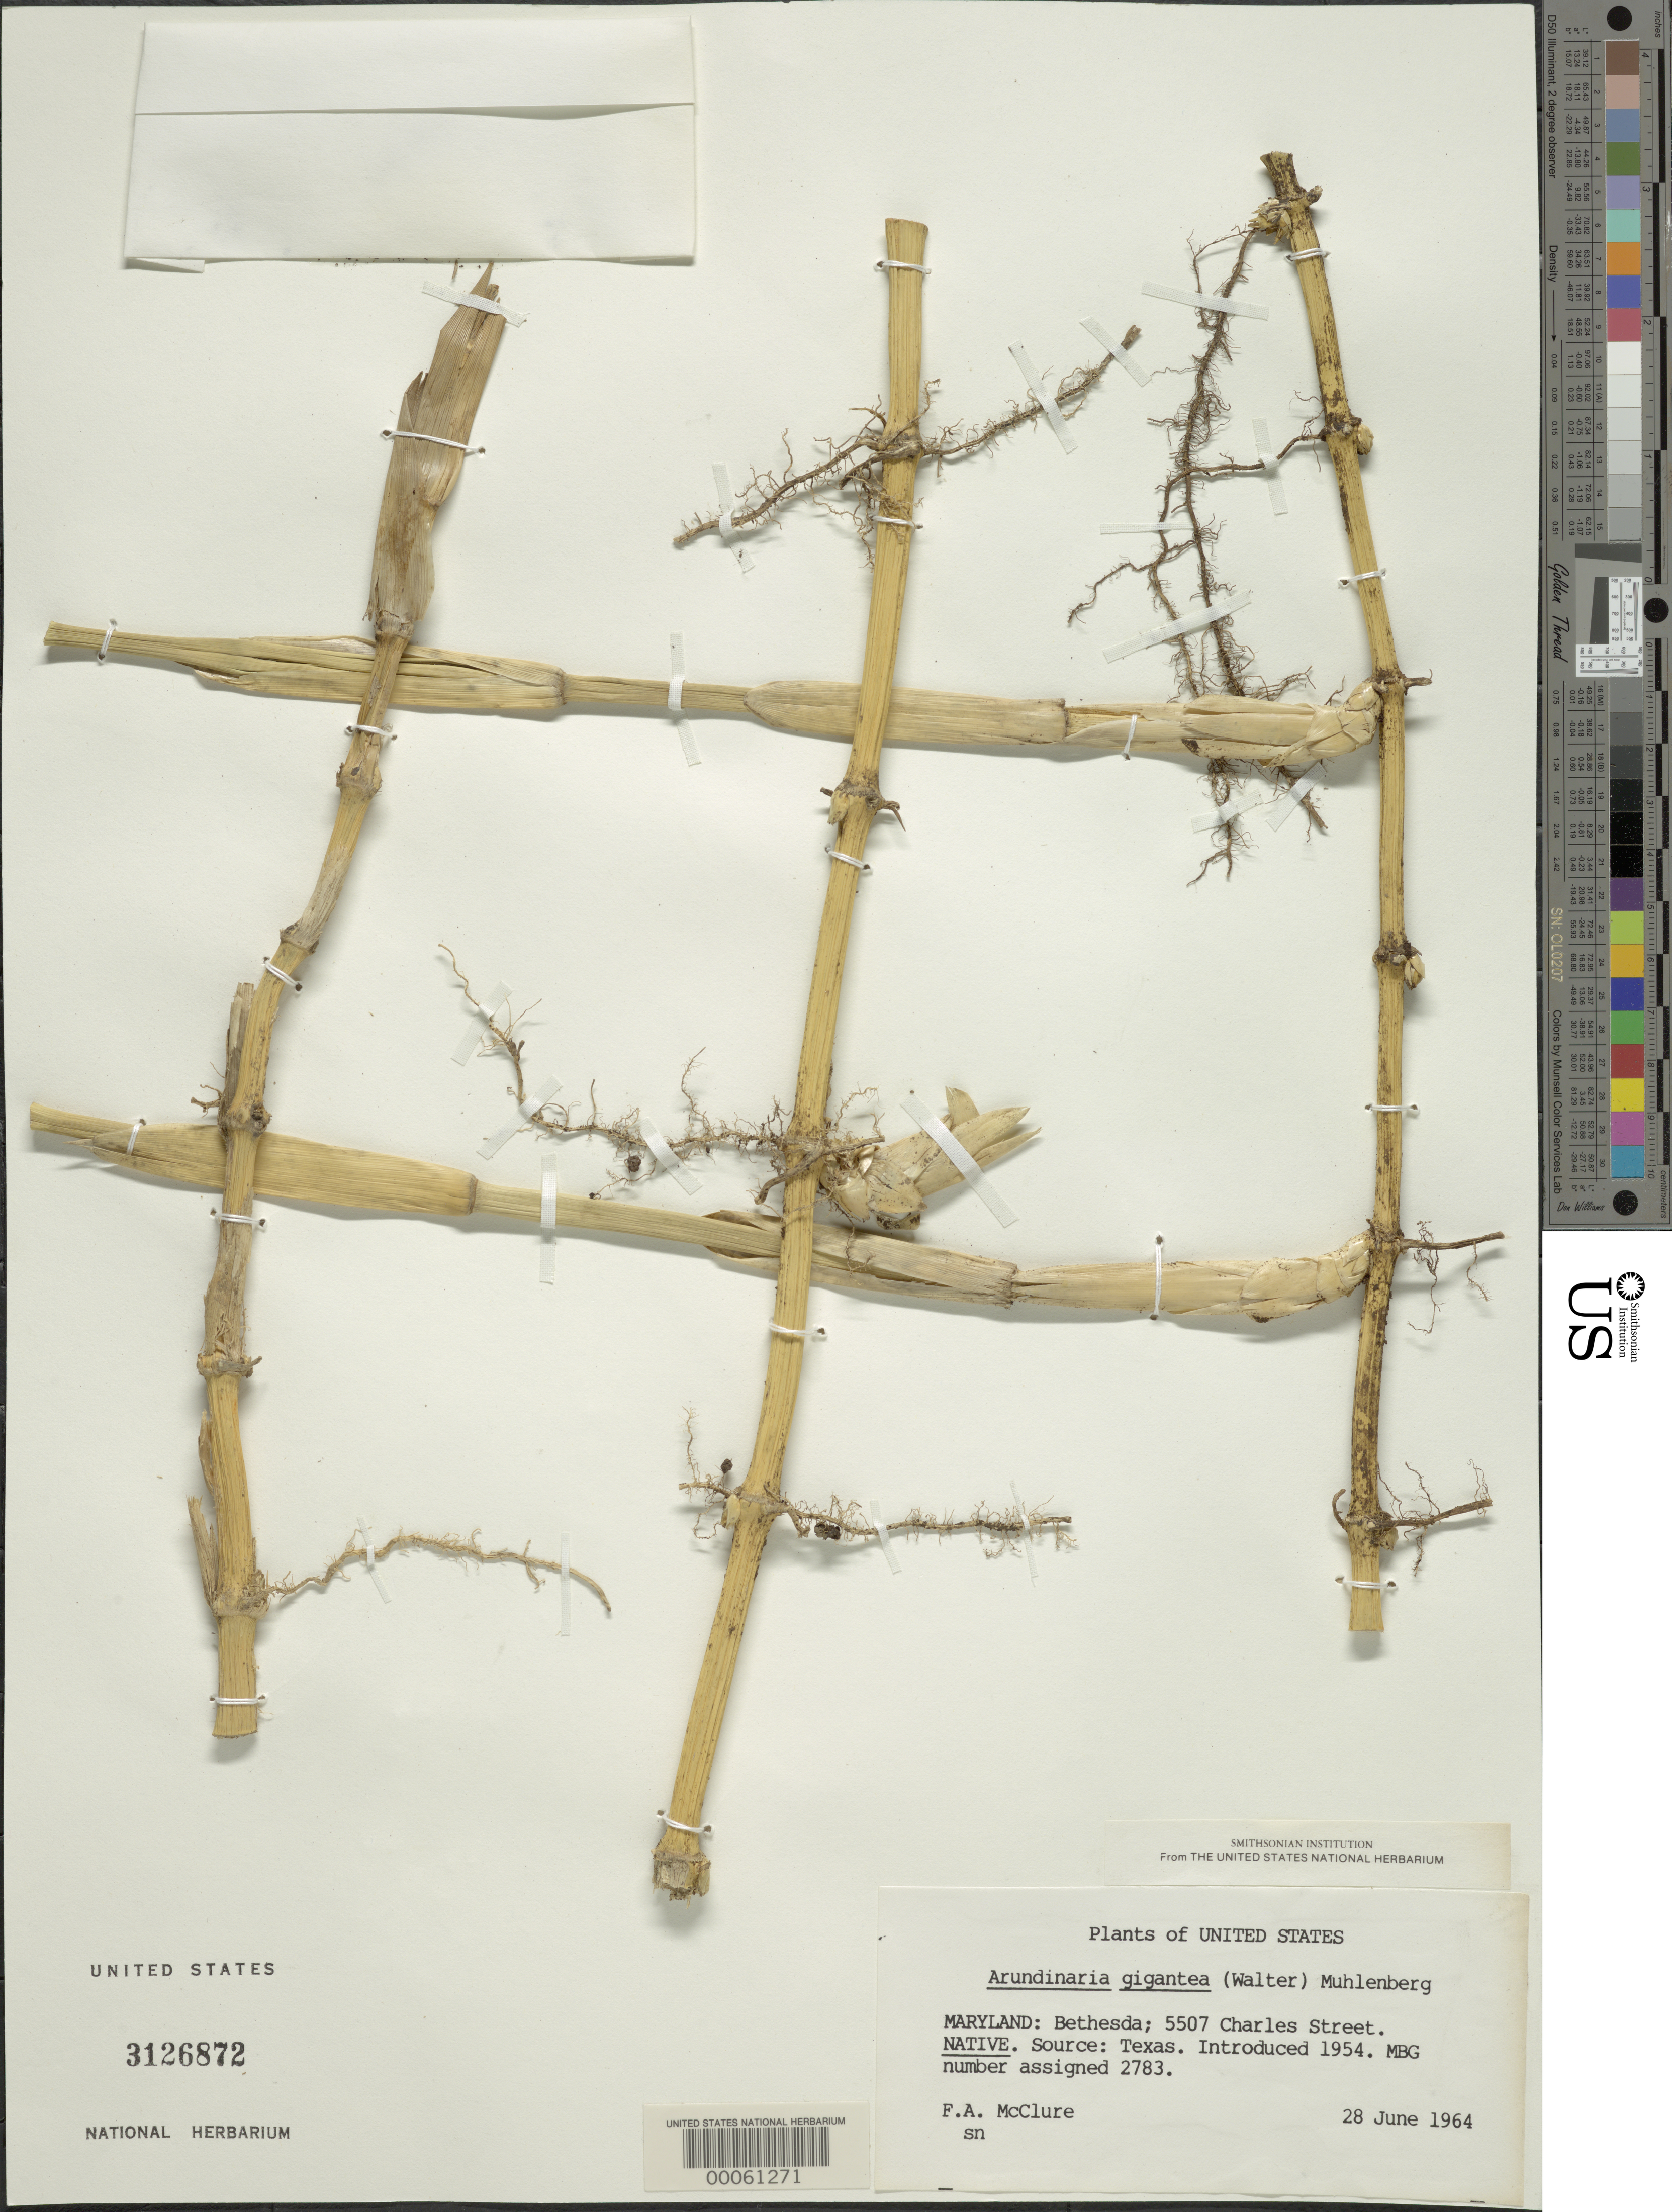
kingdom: Plantae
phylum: Tracheophyta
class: Liliopsida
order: Poales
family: Poaceae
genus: Arundinaria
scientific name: Arundinaria gigantea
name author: (Walter) Muhl.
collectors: F. A. McClure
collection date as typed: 28 Jun 1964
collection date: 1964-06-28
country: United States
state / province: Maryland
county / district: Montgomery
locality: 5507 Charles Street, Bethesda (McClure's garden)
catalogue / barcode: US 3126872